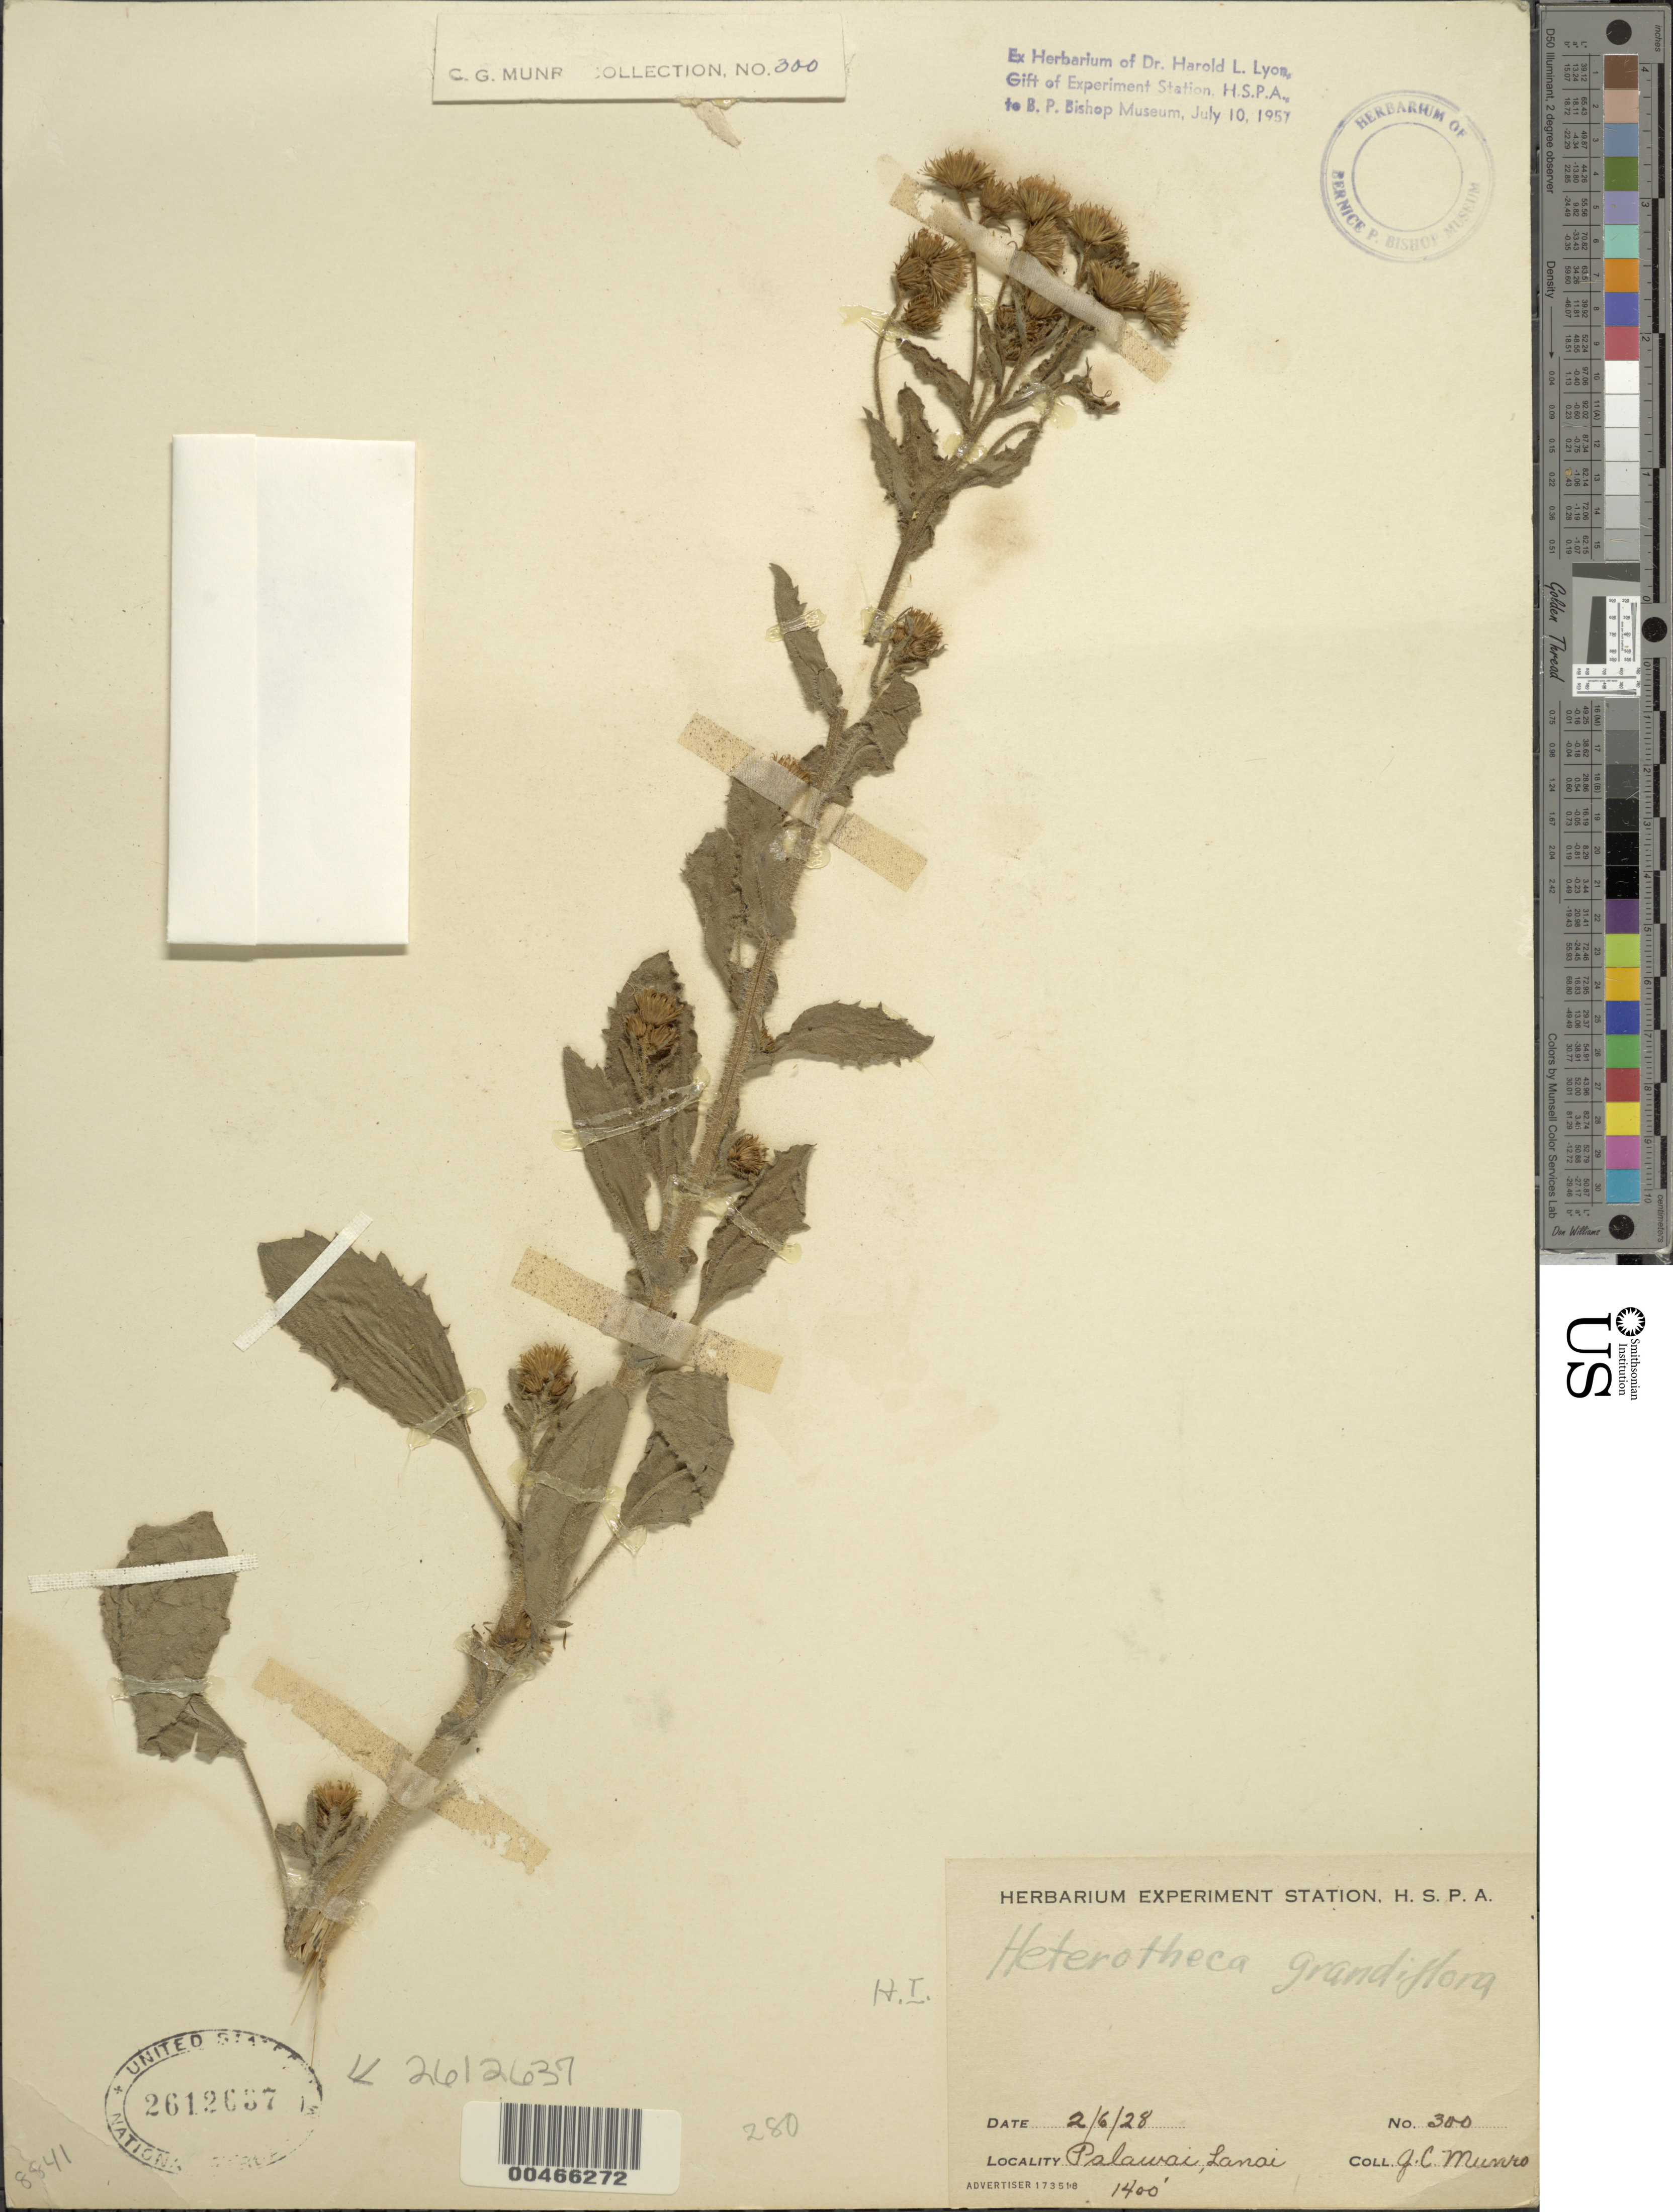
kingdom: Plantae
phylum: Tracheophyta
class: Magnoliopsida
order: Asterales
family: Asteraceae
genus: Heterotheca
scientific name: Heterotheca grandiflora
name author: Nutt.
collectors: G. C. Munro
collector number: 300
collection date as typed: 6 Feb 1928 or 2 Jun 1928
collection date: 1928-02-06 or 1928-06-02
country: United States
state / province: Hawaii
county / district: Maui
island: Lana'i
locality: Palawai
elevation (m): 427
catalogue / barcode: US 2612637